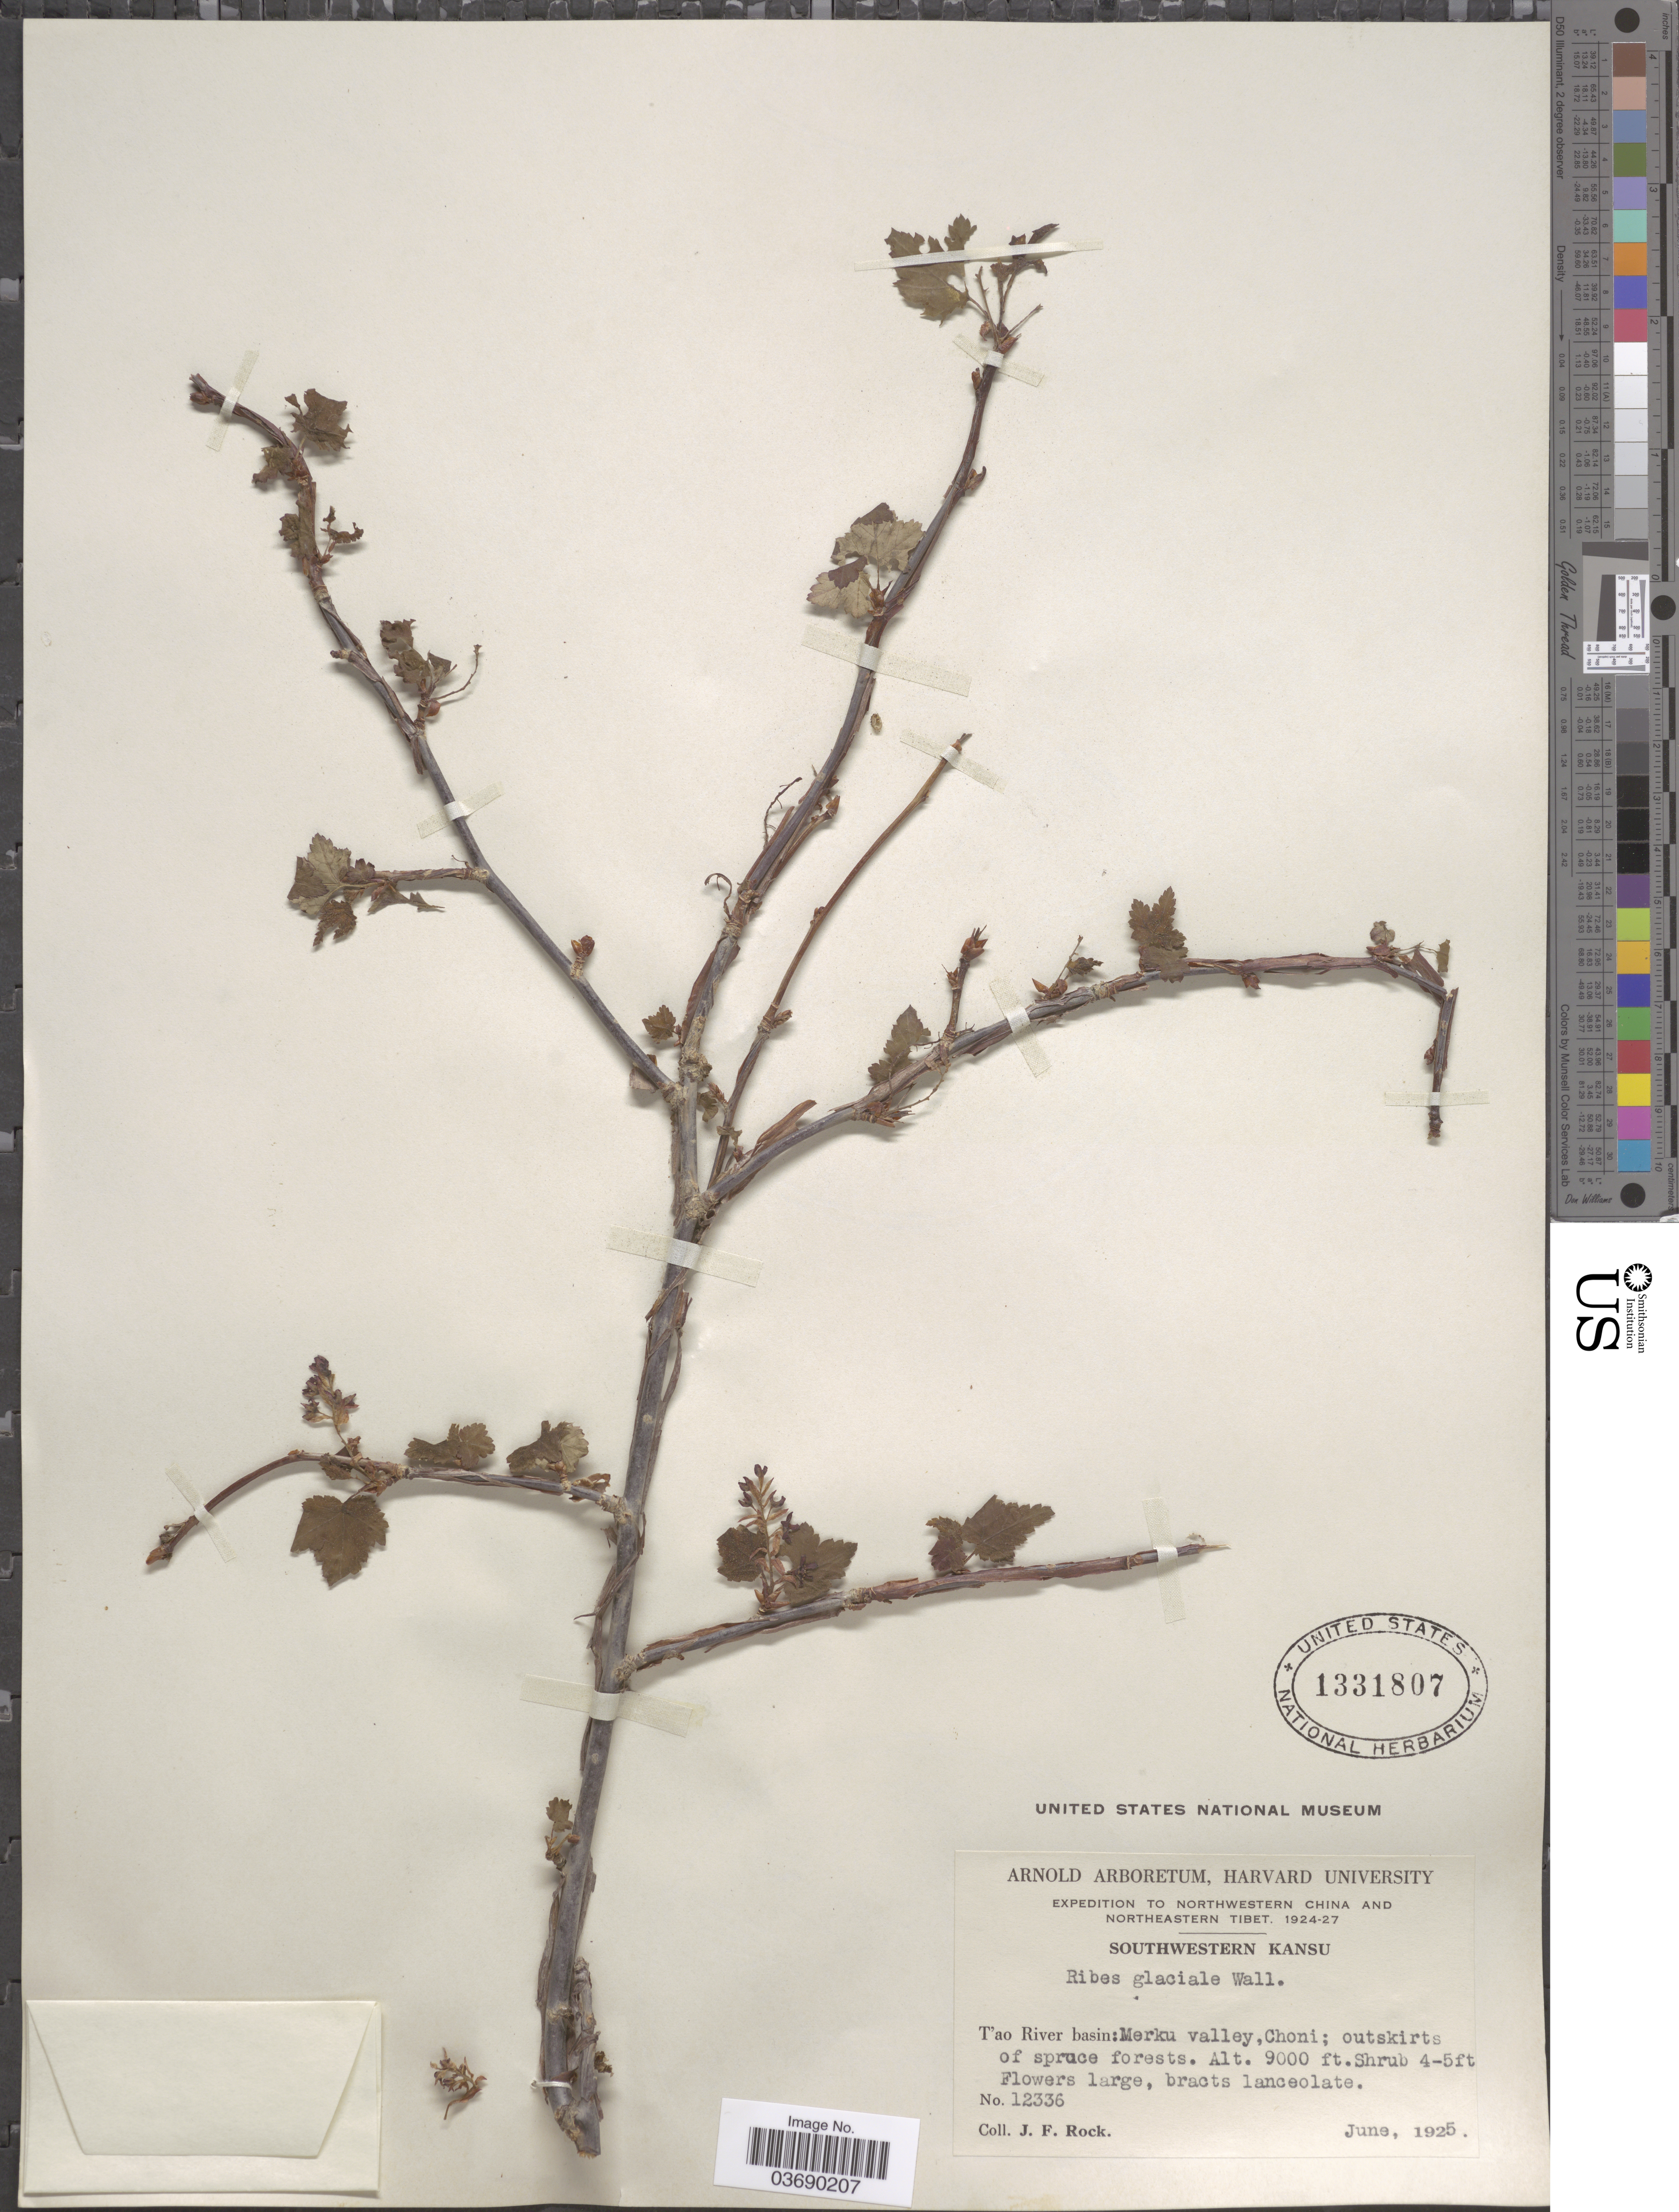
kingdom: Plantae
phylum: Tracheophyta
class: Magnoliopsida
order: Saxifragales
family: Grossulariaceae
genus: Ribes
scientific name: Ribes glaciale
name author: Wall.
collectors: J. Rock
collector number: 12336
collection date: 1925-06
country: China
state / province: Gansu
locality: Northwestern China and Northeastern Tibet. Southwestern Kansu. T'ao River basin: Merku valley, Choni.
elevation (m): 2743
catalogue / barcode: US 1331807